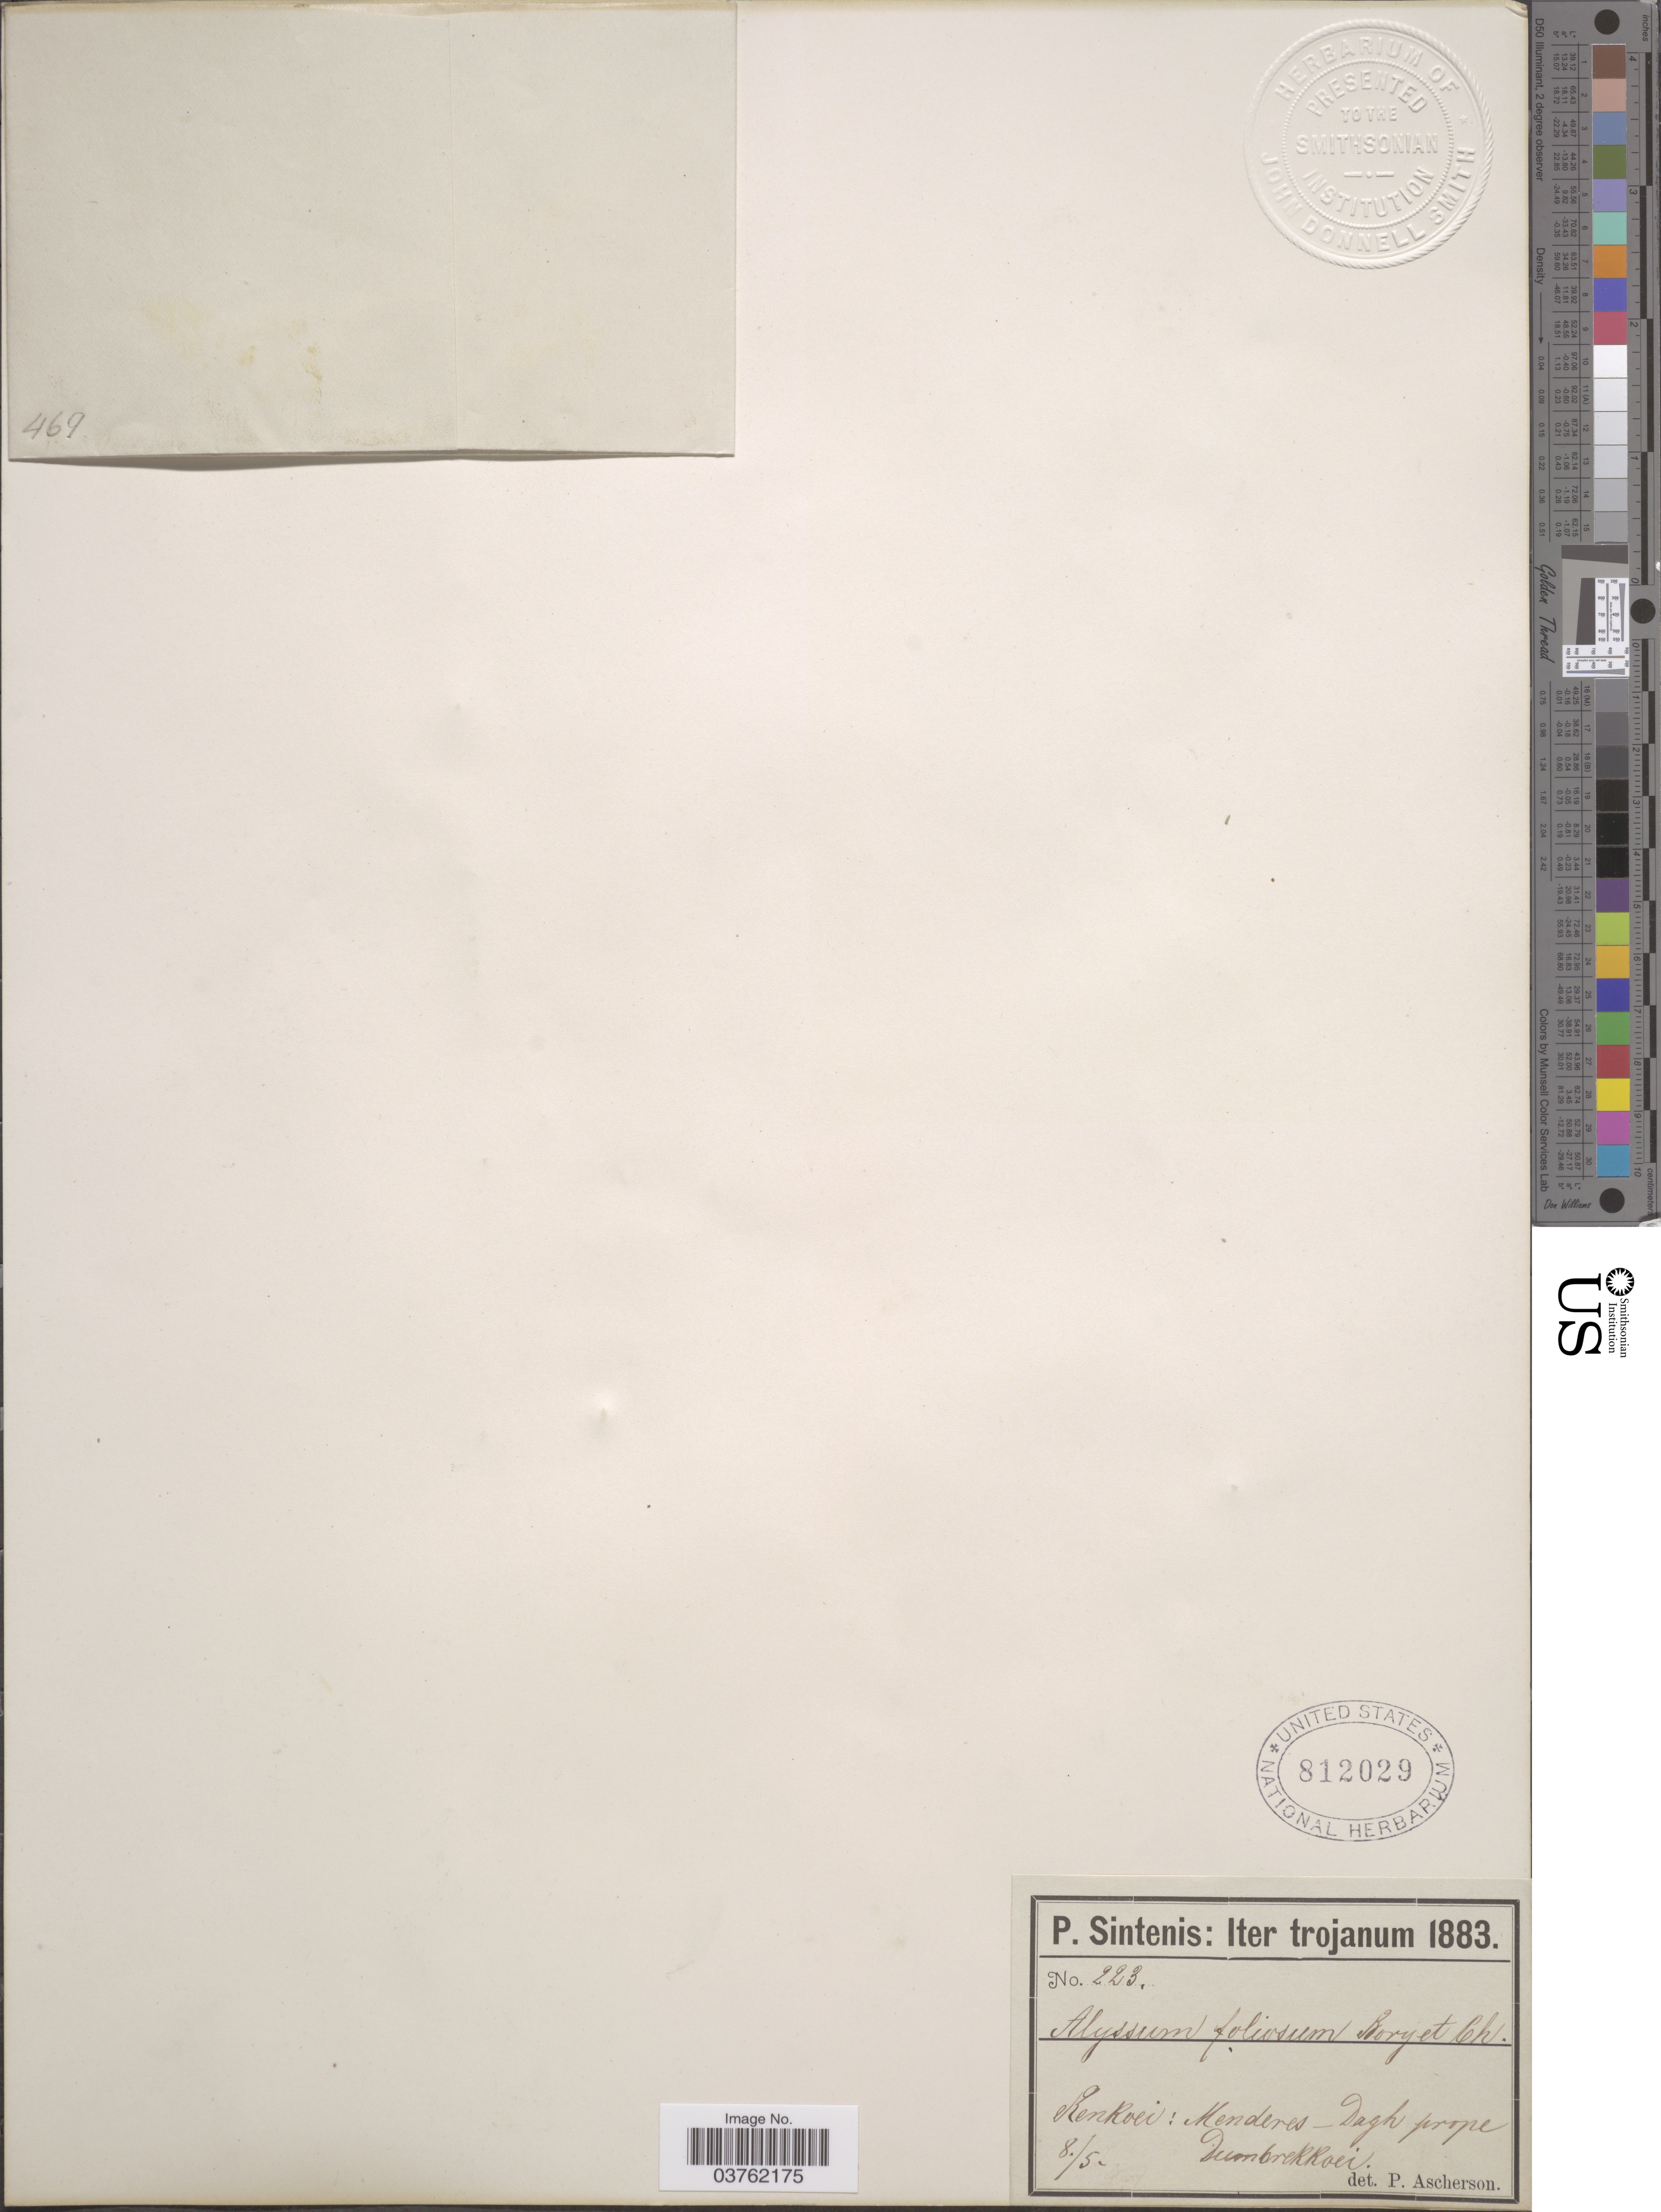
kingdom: Plantae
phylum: Tracheophyta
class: Magnoliopsida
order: Brassicales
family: Brassicaceae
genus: Alyssum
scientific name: Alyssum foliosum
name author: Bory & Chaub.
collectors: P. Sintenis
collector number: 223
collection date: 1883-05-08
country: Turkey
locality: Iter trojanum. Renkoei: Menderes-Dagh prope Dumbrekkoei.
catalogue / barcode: US 812029